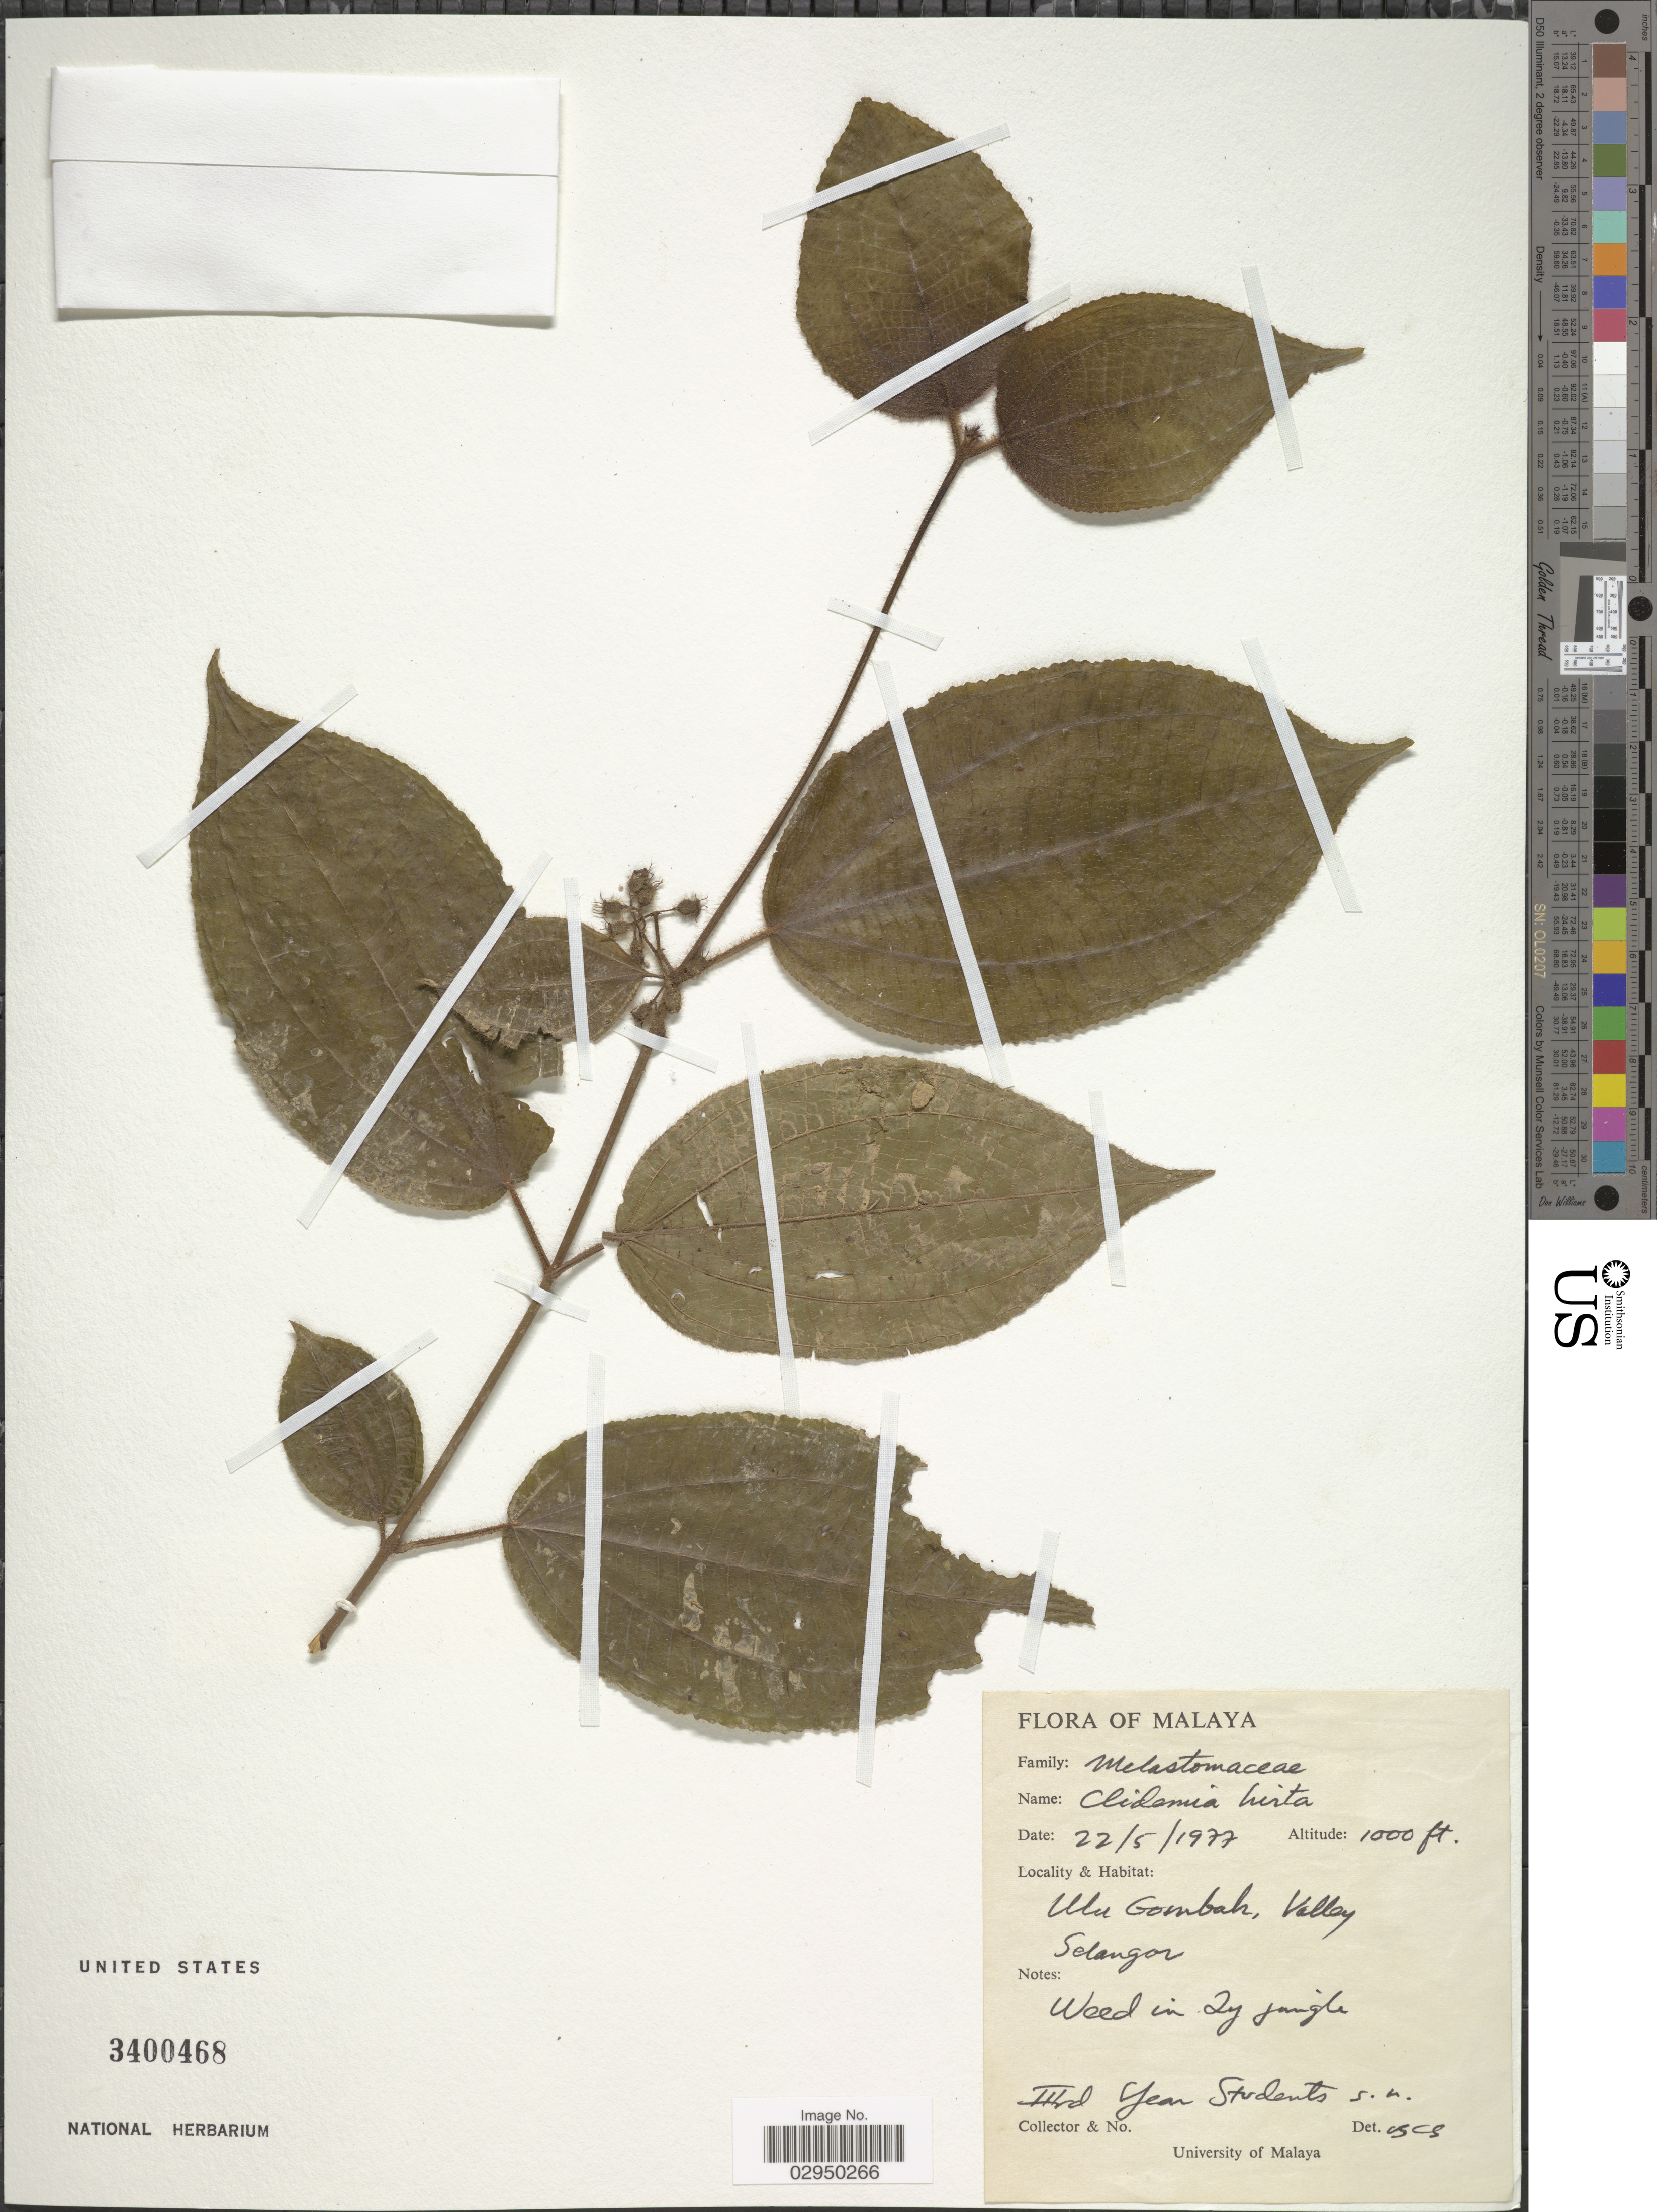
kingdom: Plantae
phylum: Tracheophyta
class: Magnoliopsida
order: Myrtales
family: Melastomataceae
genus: Clidemia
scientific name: Clidemia hirta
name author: (L.) D. Don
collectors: IIIrd Year Students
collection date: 1977-05-22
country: Malaysia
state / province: Selangor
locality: Malaya. Ulu Gombah, Valley Selangor.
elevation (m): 305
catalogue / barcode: US 3400468